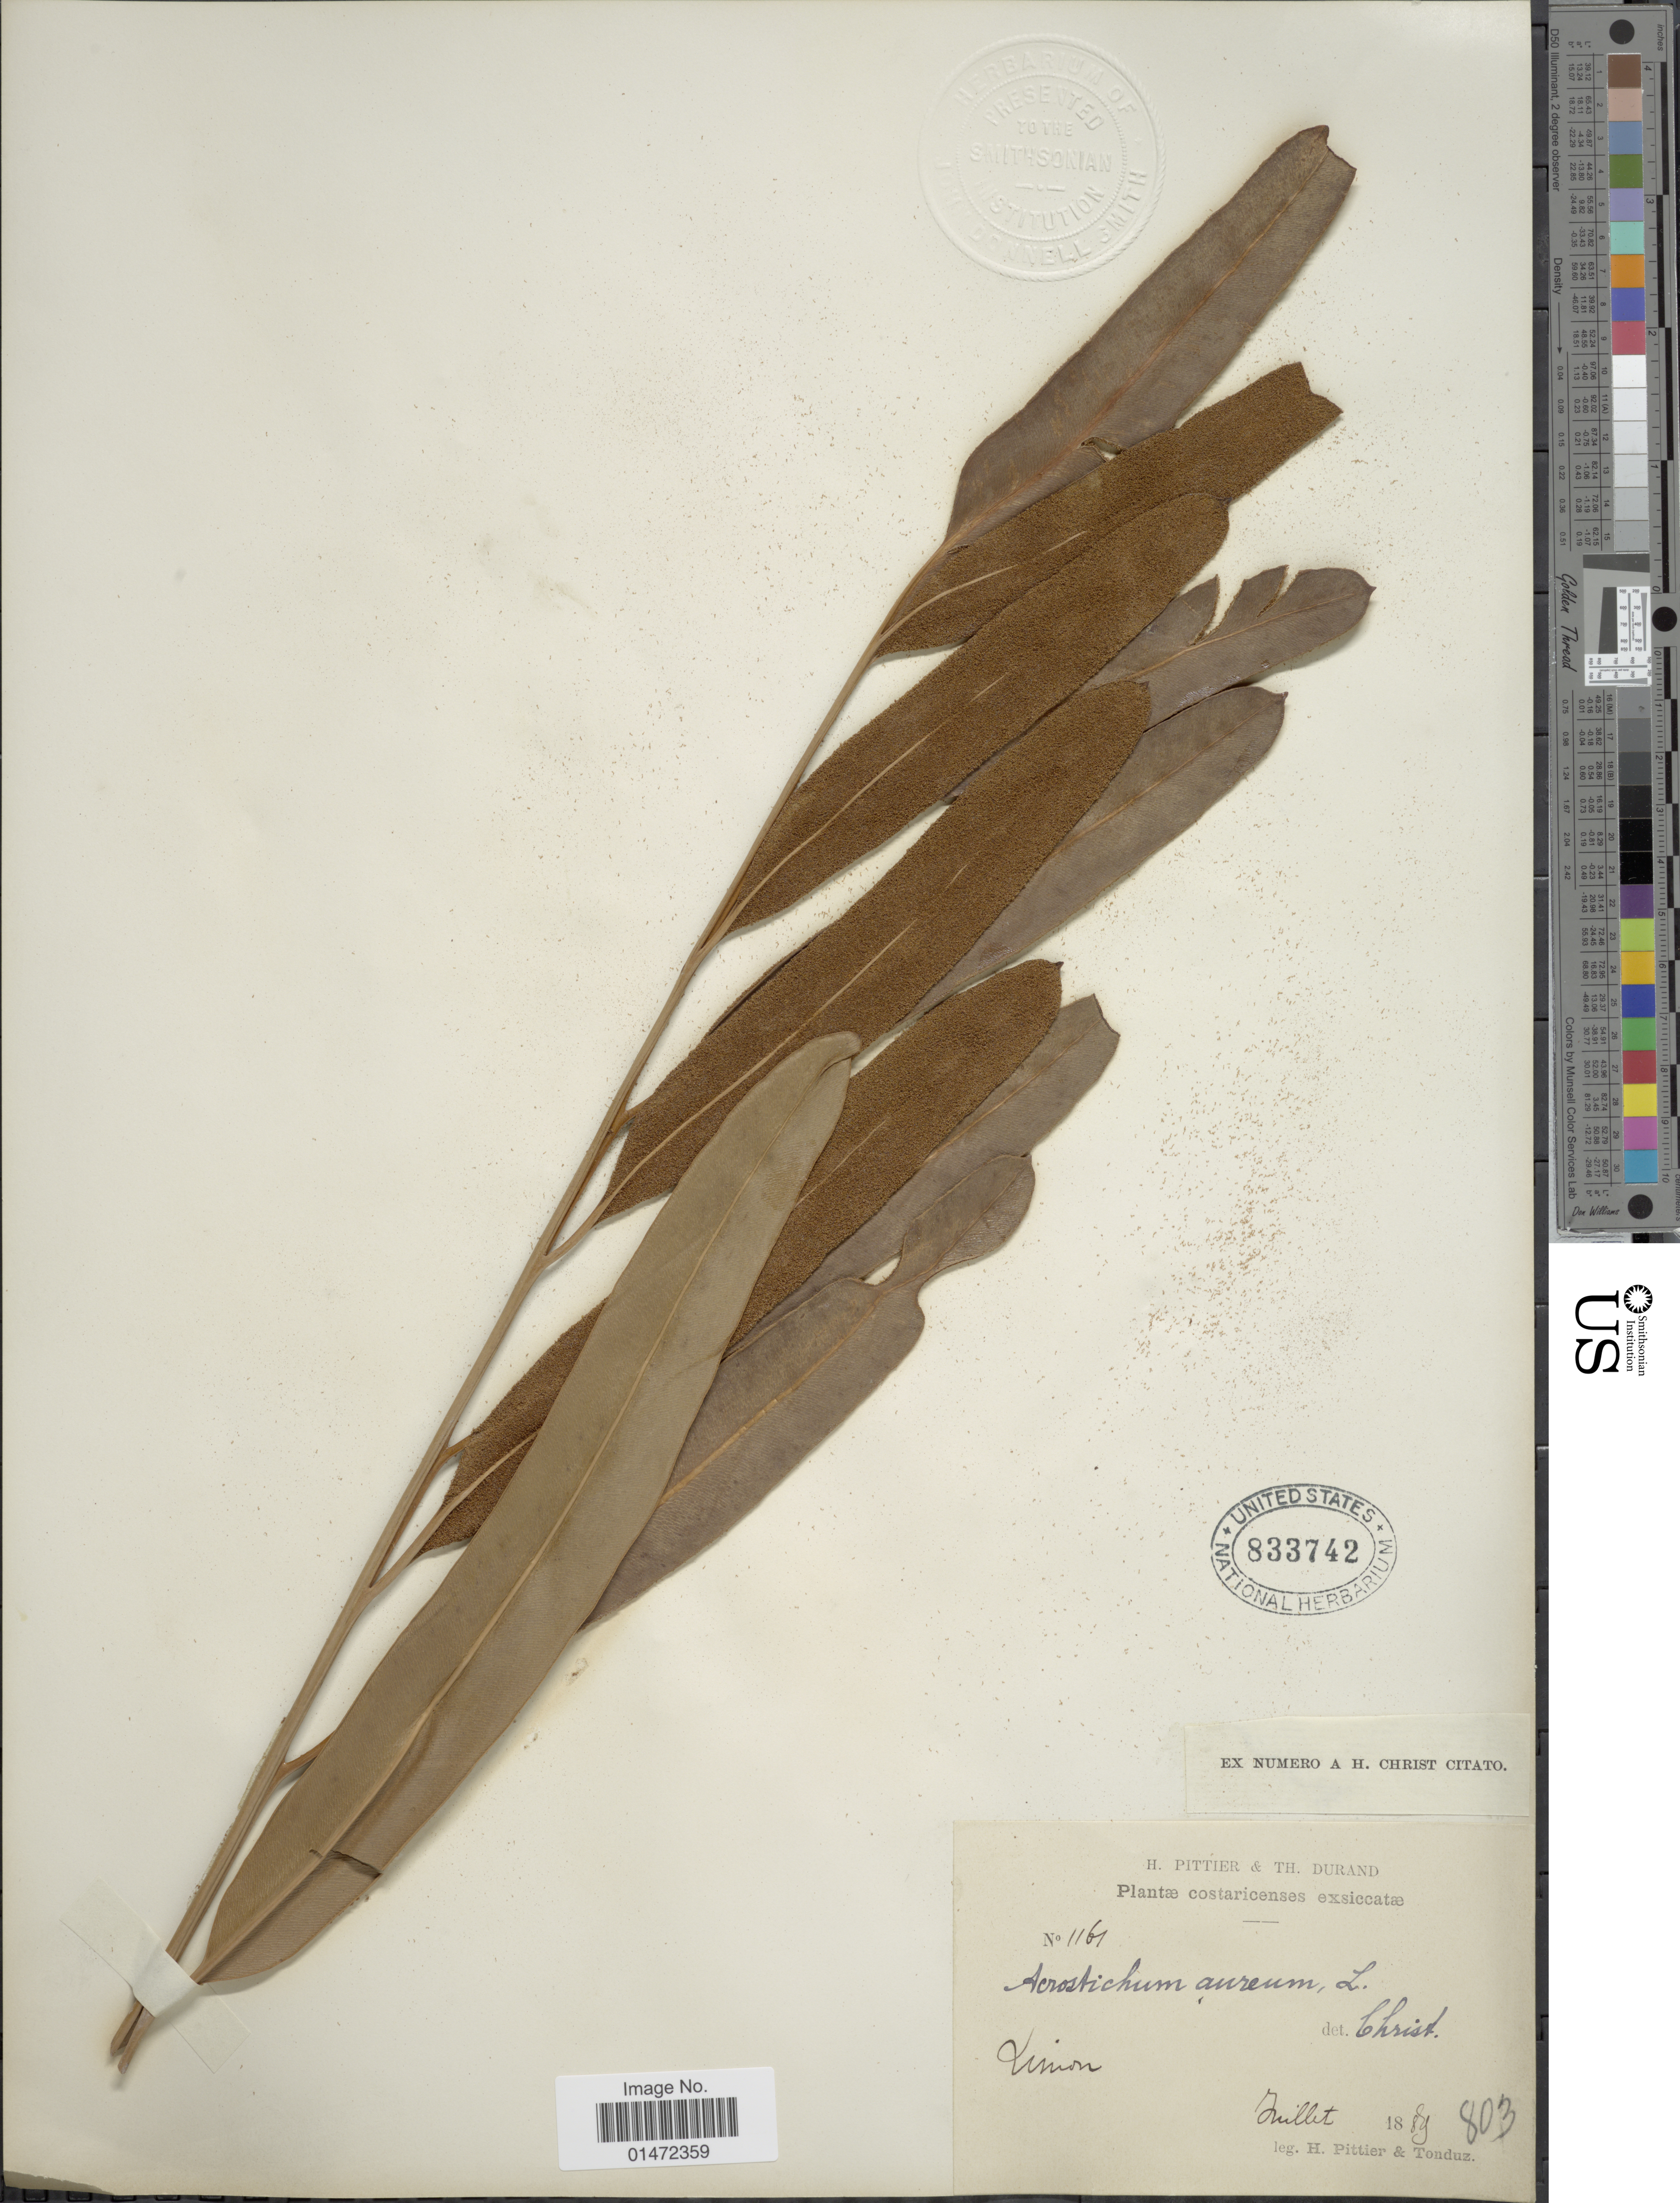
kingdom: Plantae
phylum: Tracheophyta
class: Polypodiopsida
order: Polypodiales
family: Pteridaceae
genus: Acrostichum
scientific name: Acrostichum aureum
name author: L.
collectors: H. F. Pittier & A. Tonduz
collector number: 1161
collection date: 1889-07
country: Costa Rica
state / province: Limón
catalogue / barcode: US 833742